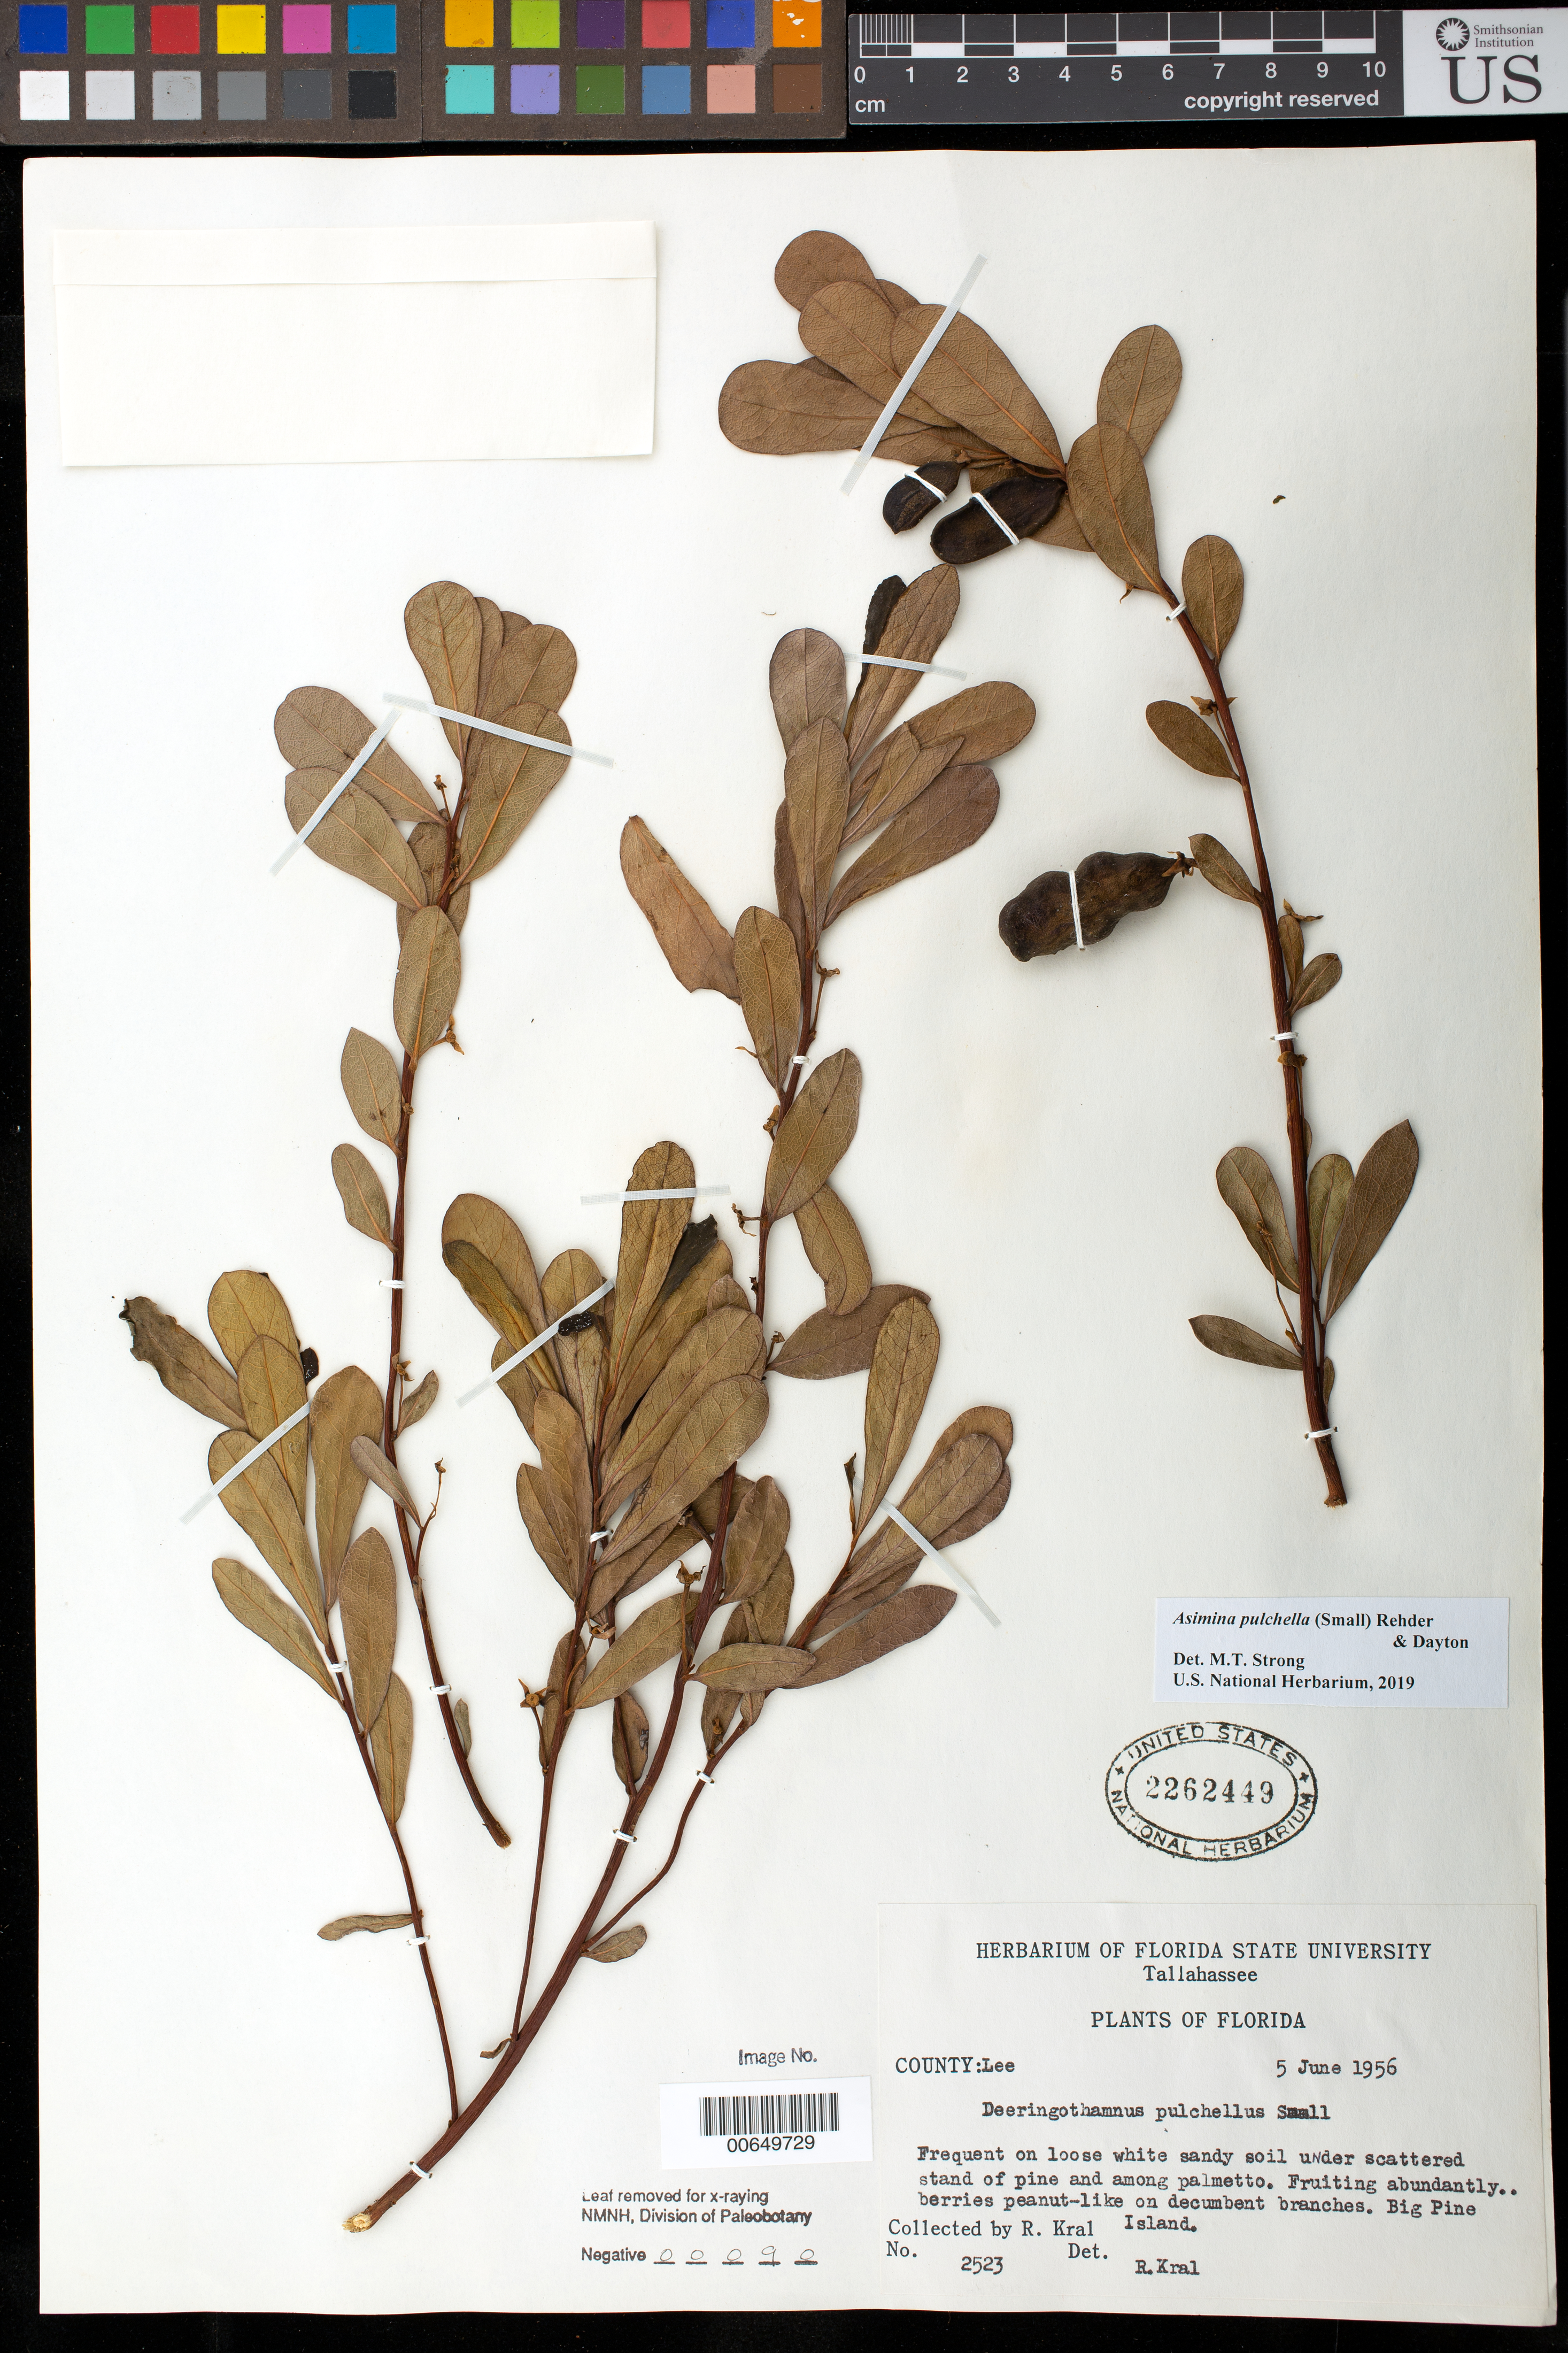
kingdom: Plantae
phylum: Tracheophyta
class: Magnoliopsida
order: Magnoliales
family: Annonaceae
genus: Asimina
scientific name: Asimina pulchella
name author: (Small) Rehder & Dayton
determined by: Strong, M. T., (US), Smithsonian Institution - National Museum of Natural History (UNITED STATES)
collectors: R. Kral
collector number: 2523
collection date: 1956-06-05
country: United States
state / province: Florida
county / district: Monroe County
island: Big Pine Island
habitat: Frequent on loose white sandy soil under scattered stand of pine and among palmetto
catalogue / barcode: US 2262449